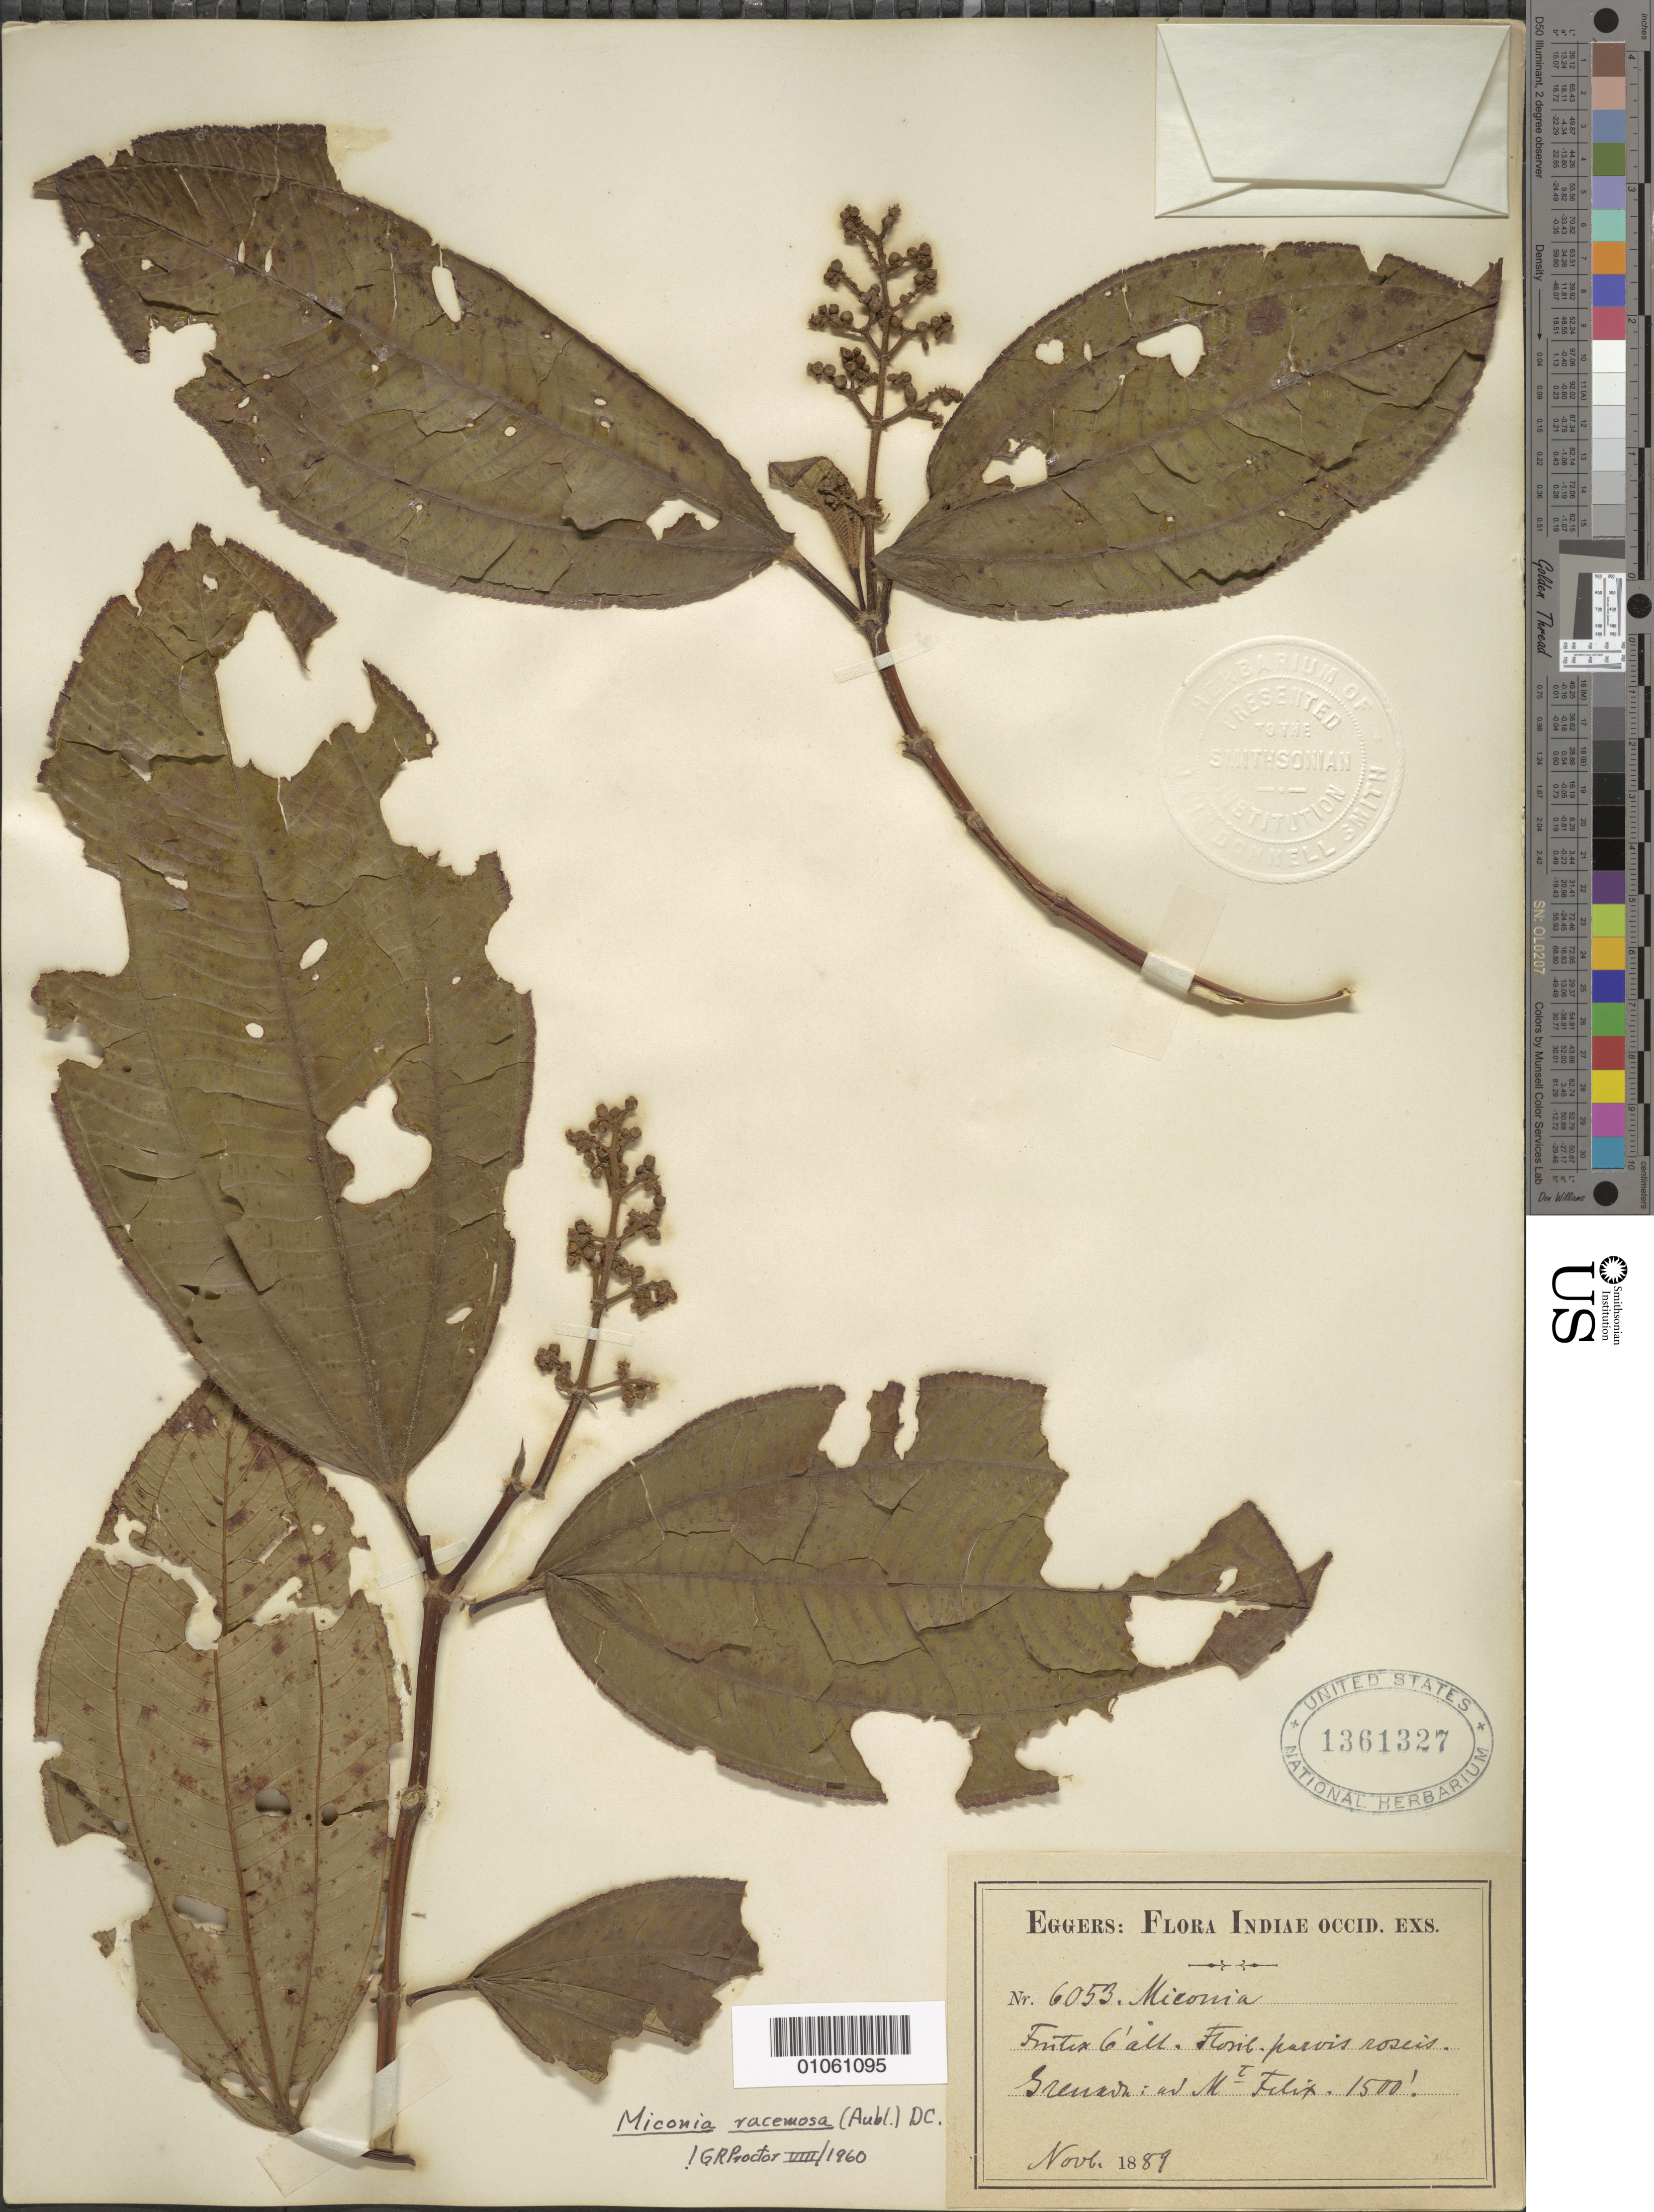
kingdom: Plantae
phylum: Tracheophyta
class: Magnoliopsida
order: Myrtales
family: Melastomataceae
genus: Miconia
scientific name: Miconia racemosa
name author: (Aubl.) DC.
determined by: Proctor, G. R.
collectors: H. F. A. von Eggers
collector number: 6053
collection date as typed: Nov 1889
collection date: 1889-11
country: Grenada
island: Grenada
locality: Mt. Felix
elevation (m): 457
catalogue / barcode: US 1361327